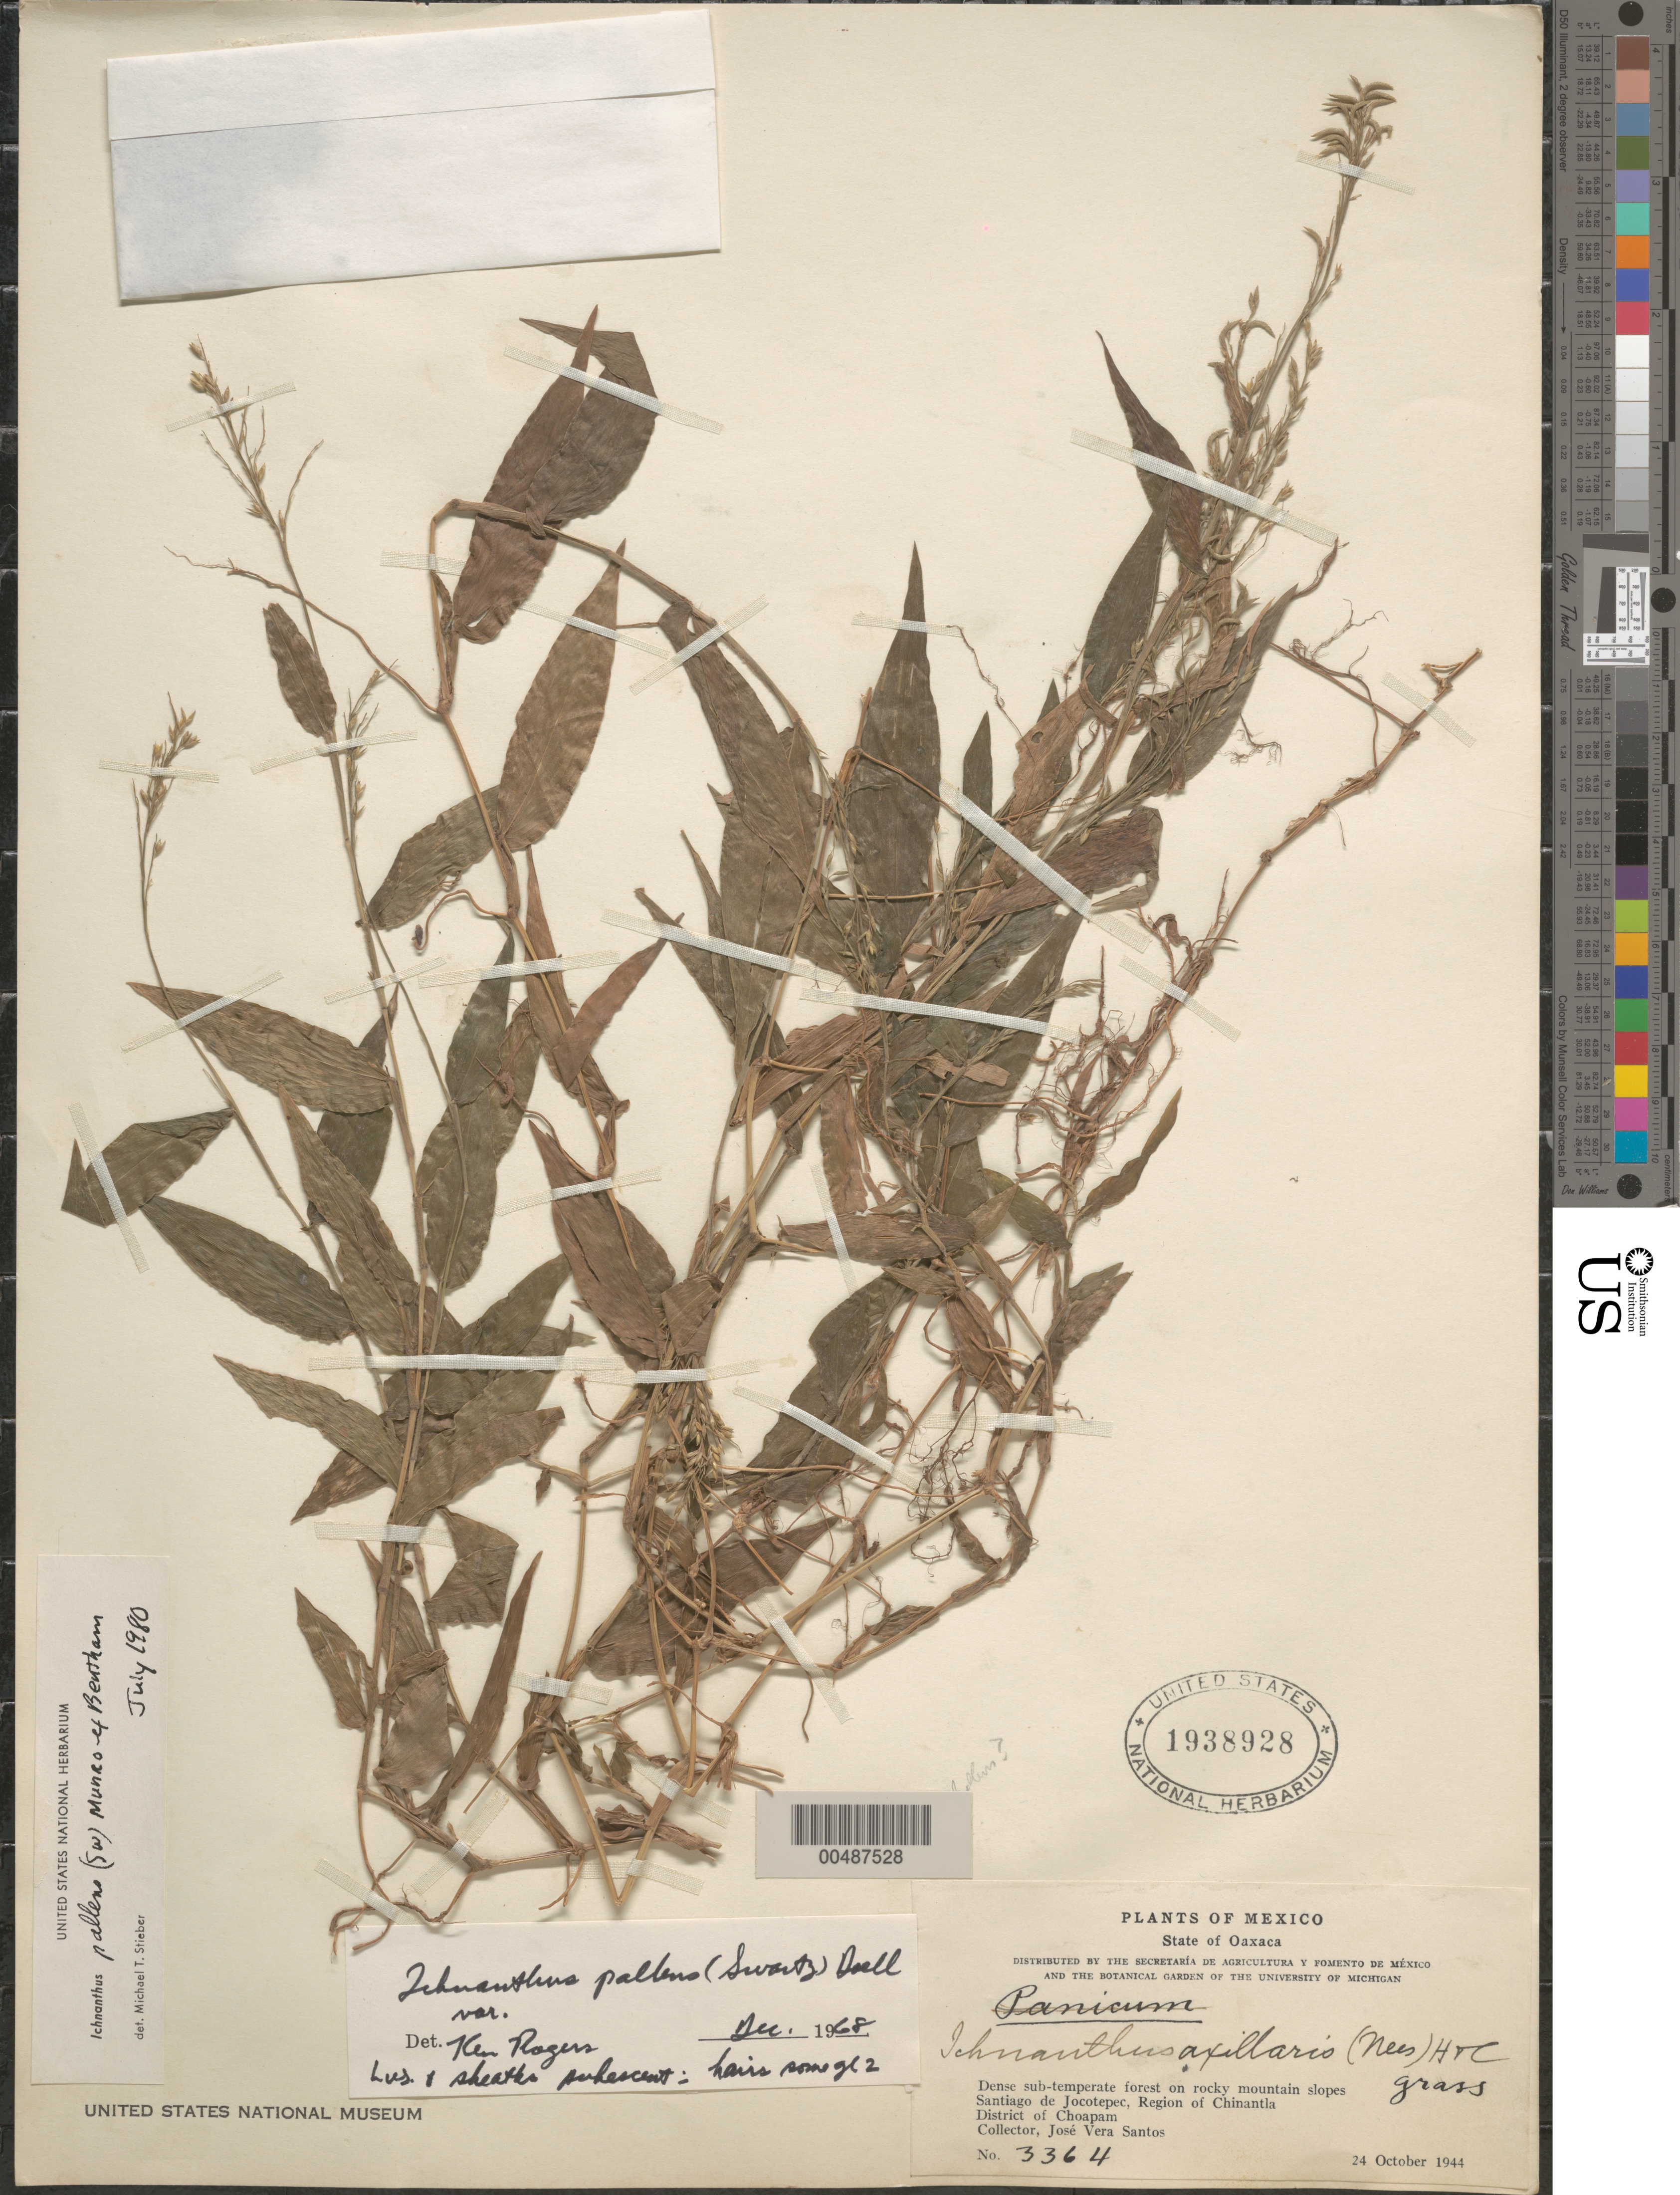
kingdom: Plantae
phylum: Tracheophyta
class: Liliopsida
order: Poales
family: Poaceae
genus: Ichnanthus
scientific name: Ichnanthus pallens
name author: (Sw.) Munro ex Benth.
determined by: Stieber, M. T.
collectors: J. V. Santos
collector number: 3364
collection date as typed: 24 Oct 1944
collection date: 1944-10-24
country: Mexico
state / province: Oaxaca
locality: Santiago de Jocotepec, Region of Chinantla, Dist of Choapam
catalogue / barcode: US 1938928